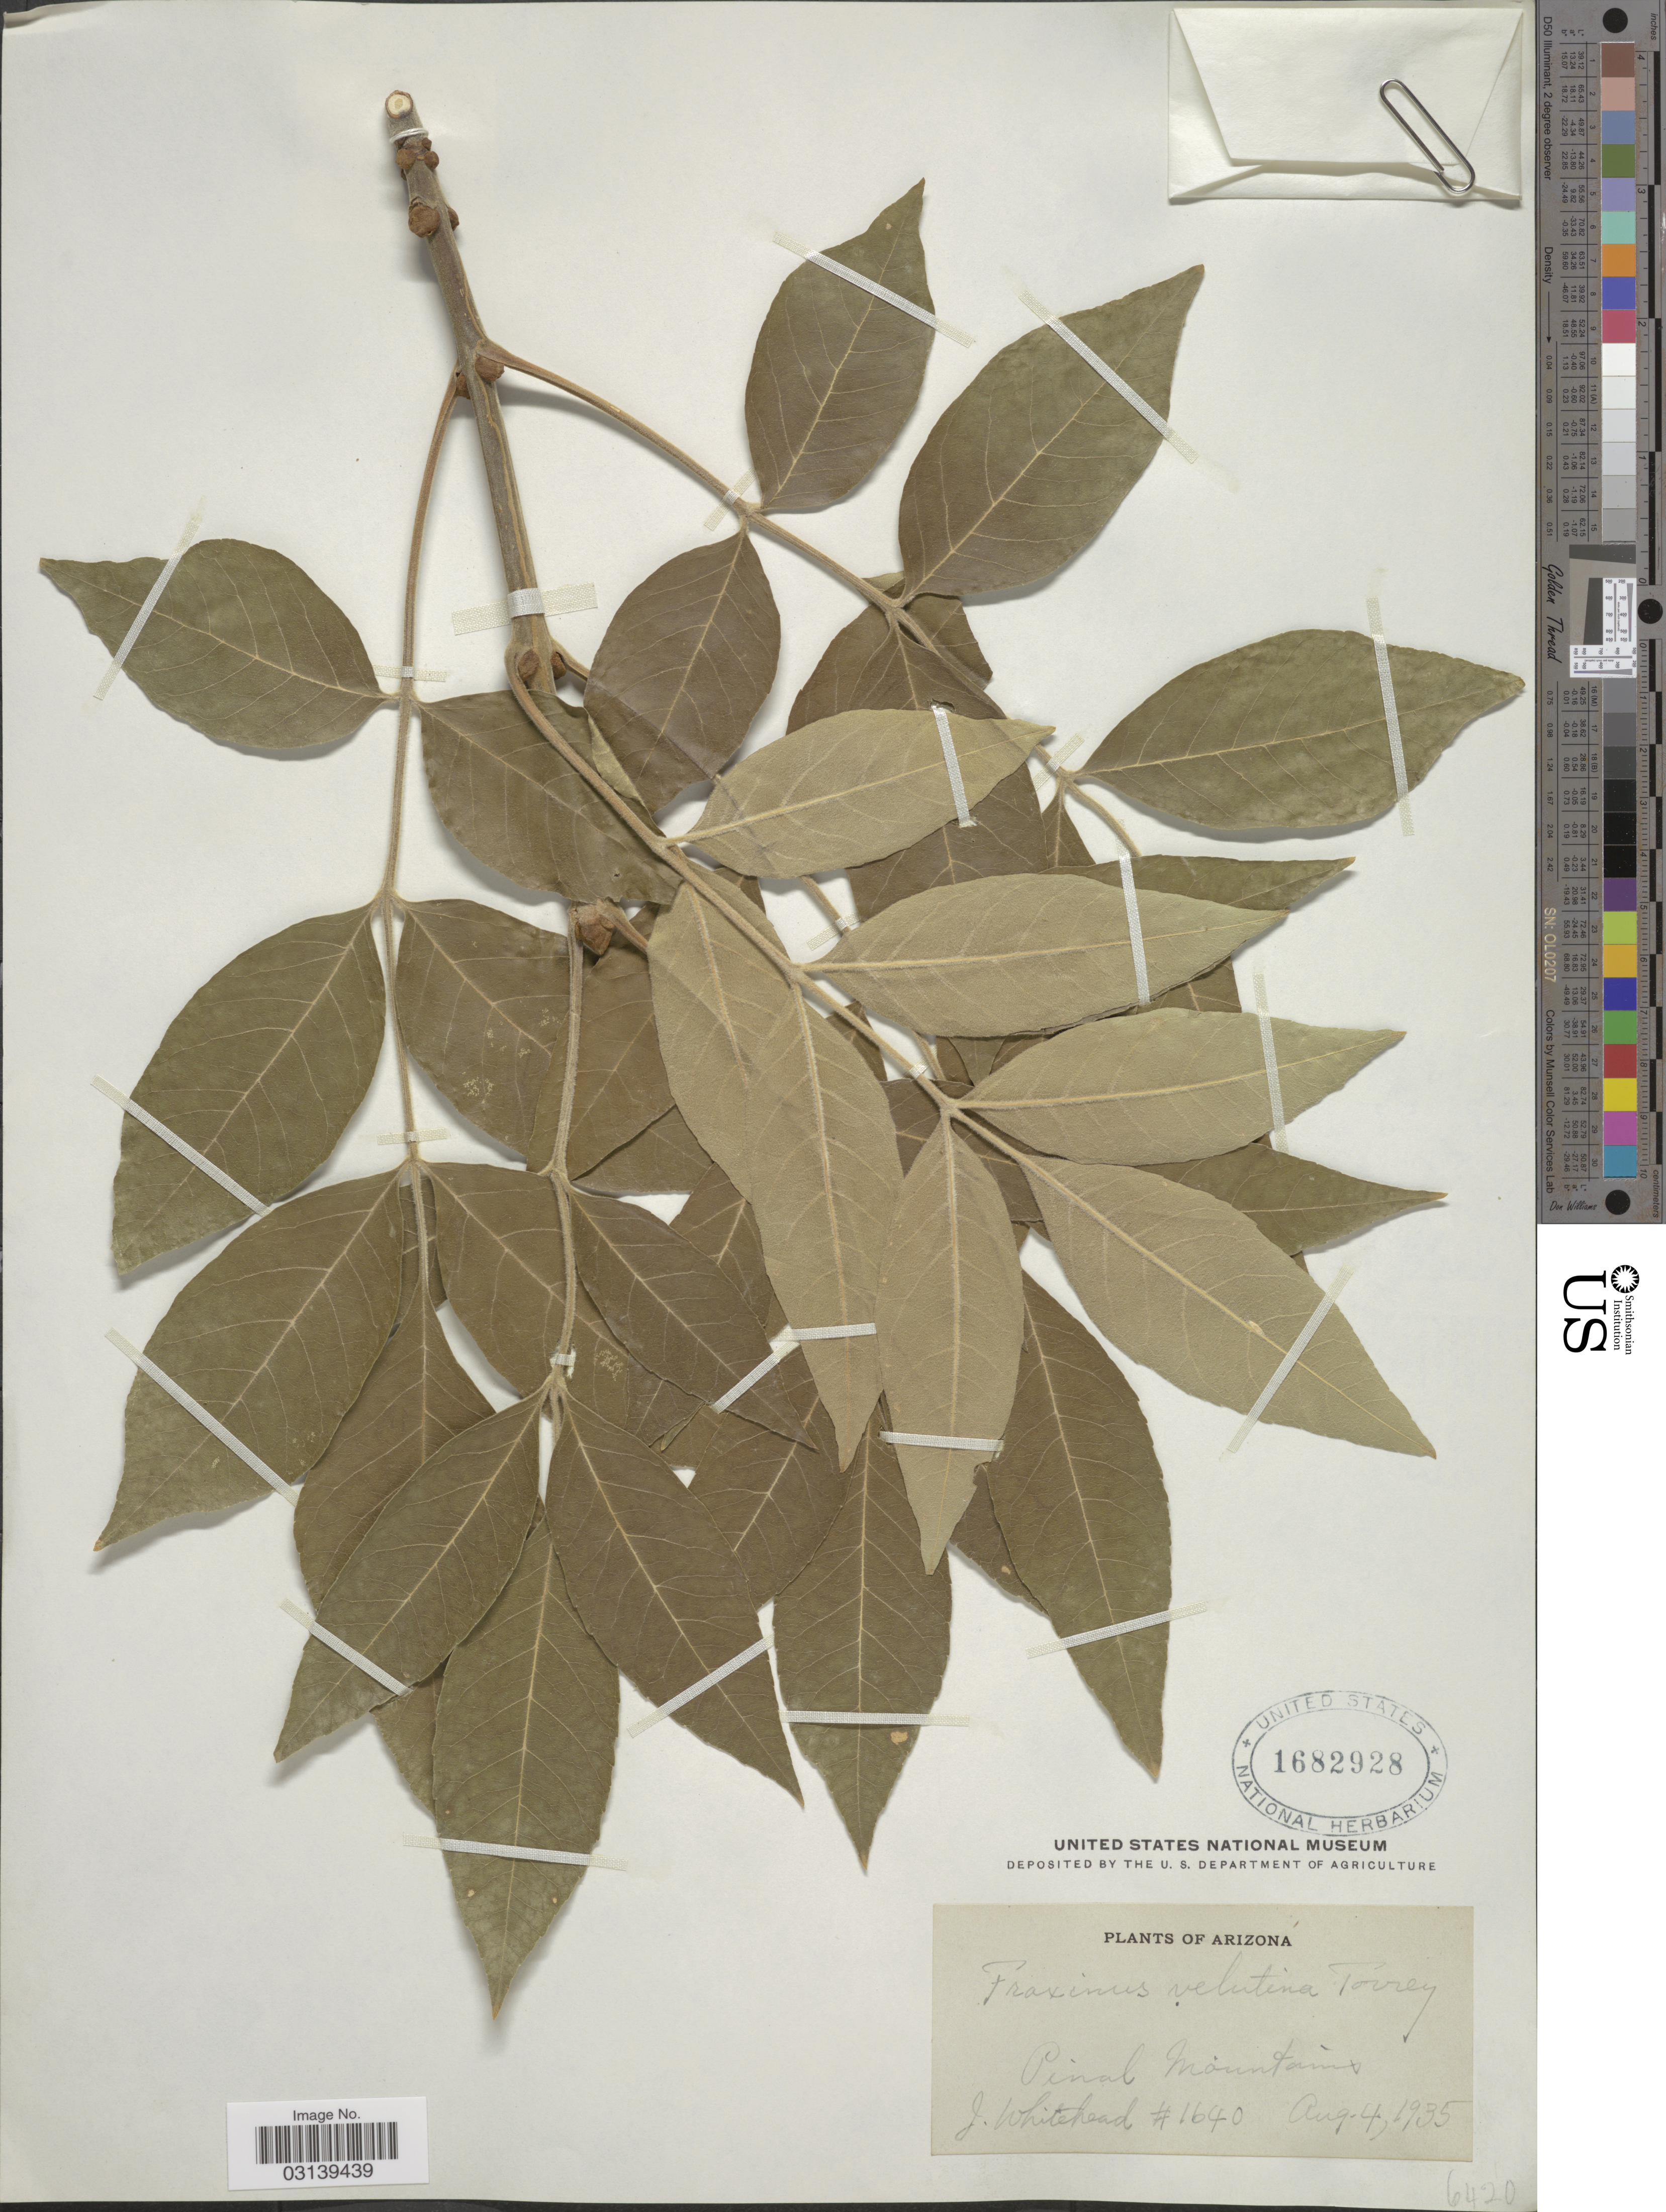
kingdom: Plantae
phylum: Tracheophyta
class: Magnoliopsida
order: Lamiales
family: Oleaceae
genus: Fraxinus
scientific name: Fraxinus velutina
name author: Torr.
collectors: J. Whitehead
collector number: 1640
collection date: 1935-08-04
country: United States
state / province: Arizona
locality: Pinal Mountains.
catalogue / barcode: US 1682928